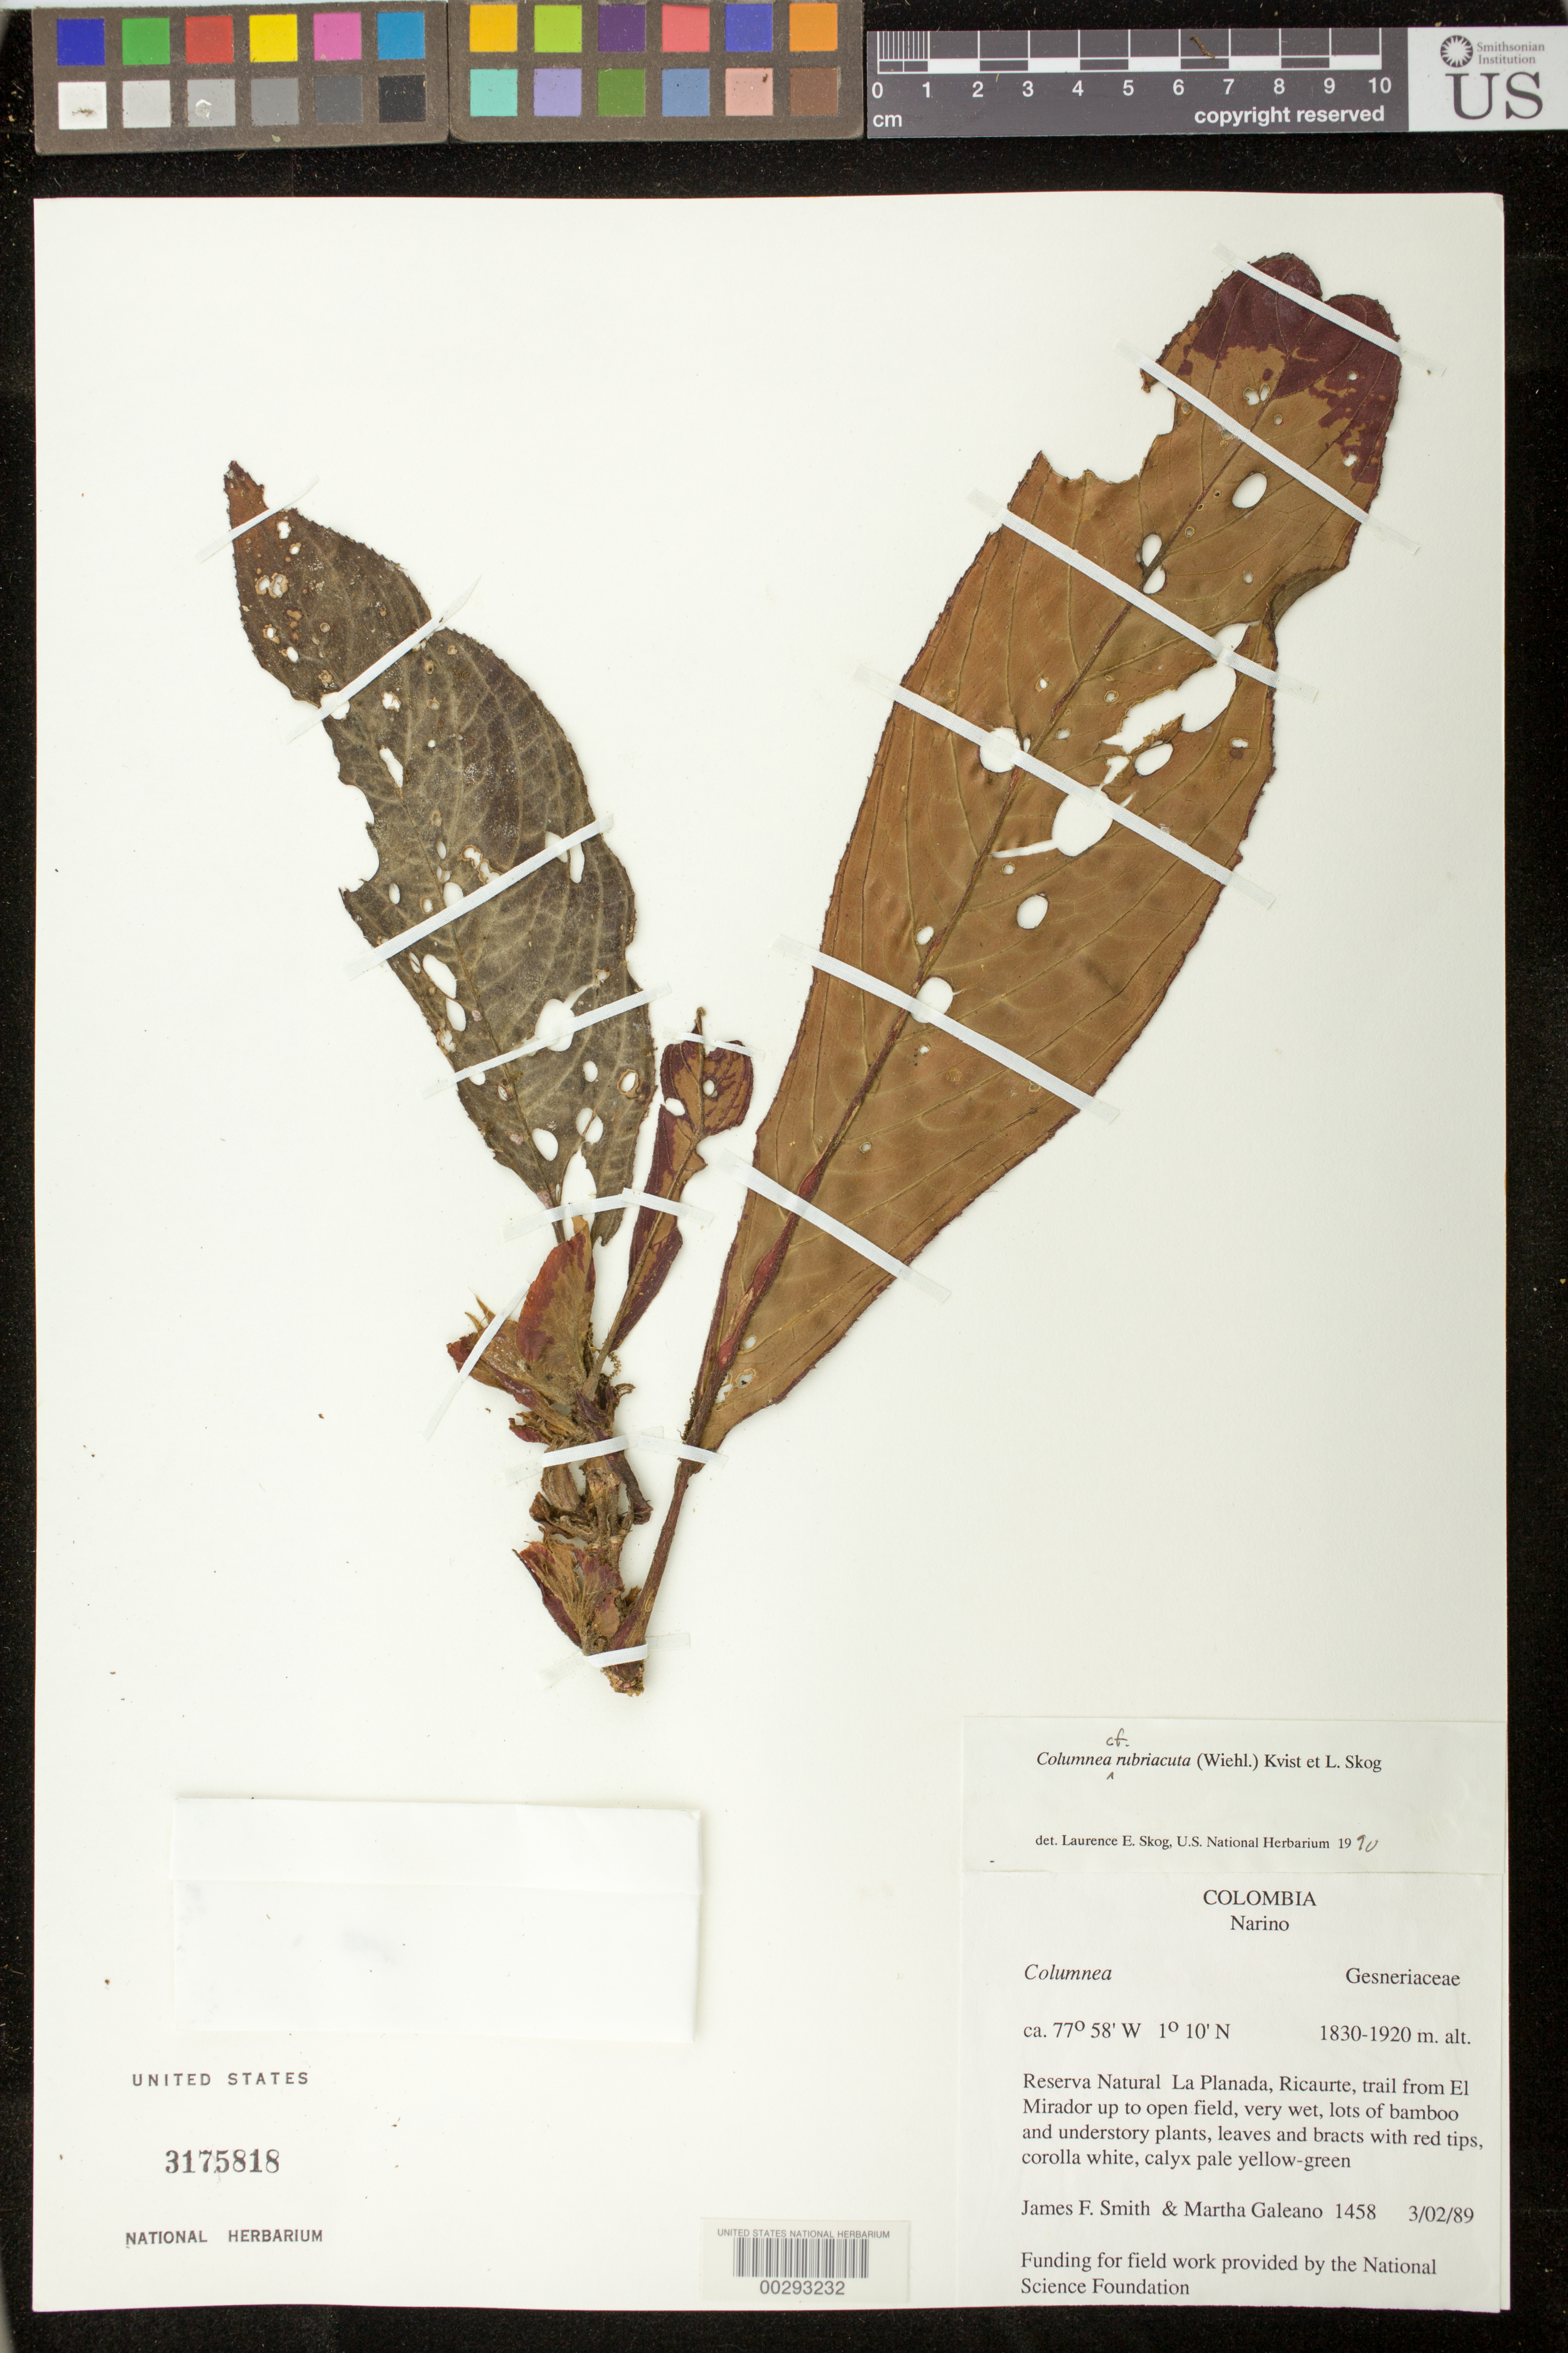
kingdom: Plantae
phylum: Tracheophyta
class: Magnoliopsida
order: Lamiales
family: Gesneriaceae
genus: Columnea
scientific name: Columnea rubriacuta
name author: (Wiehler) L.P. Kvist & L.E. Skog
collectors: J. Smith & M. Galeano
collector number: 1458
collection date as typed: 02 Mar 1989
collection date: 1989-03-02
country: Colombia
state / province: Nariño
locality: Reserva Natural La Planada, Ricaurte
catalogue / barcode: US 3175818